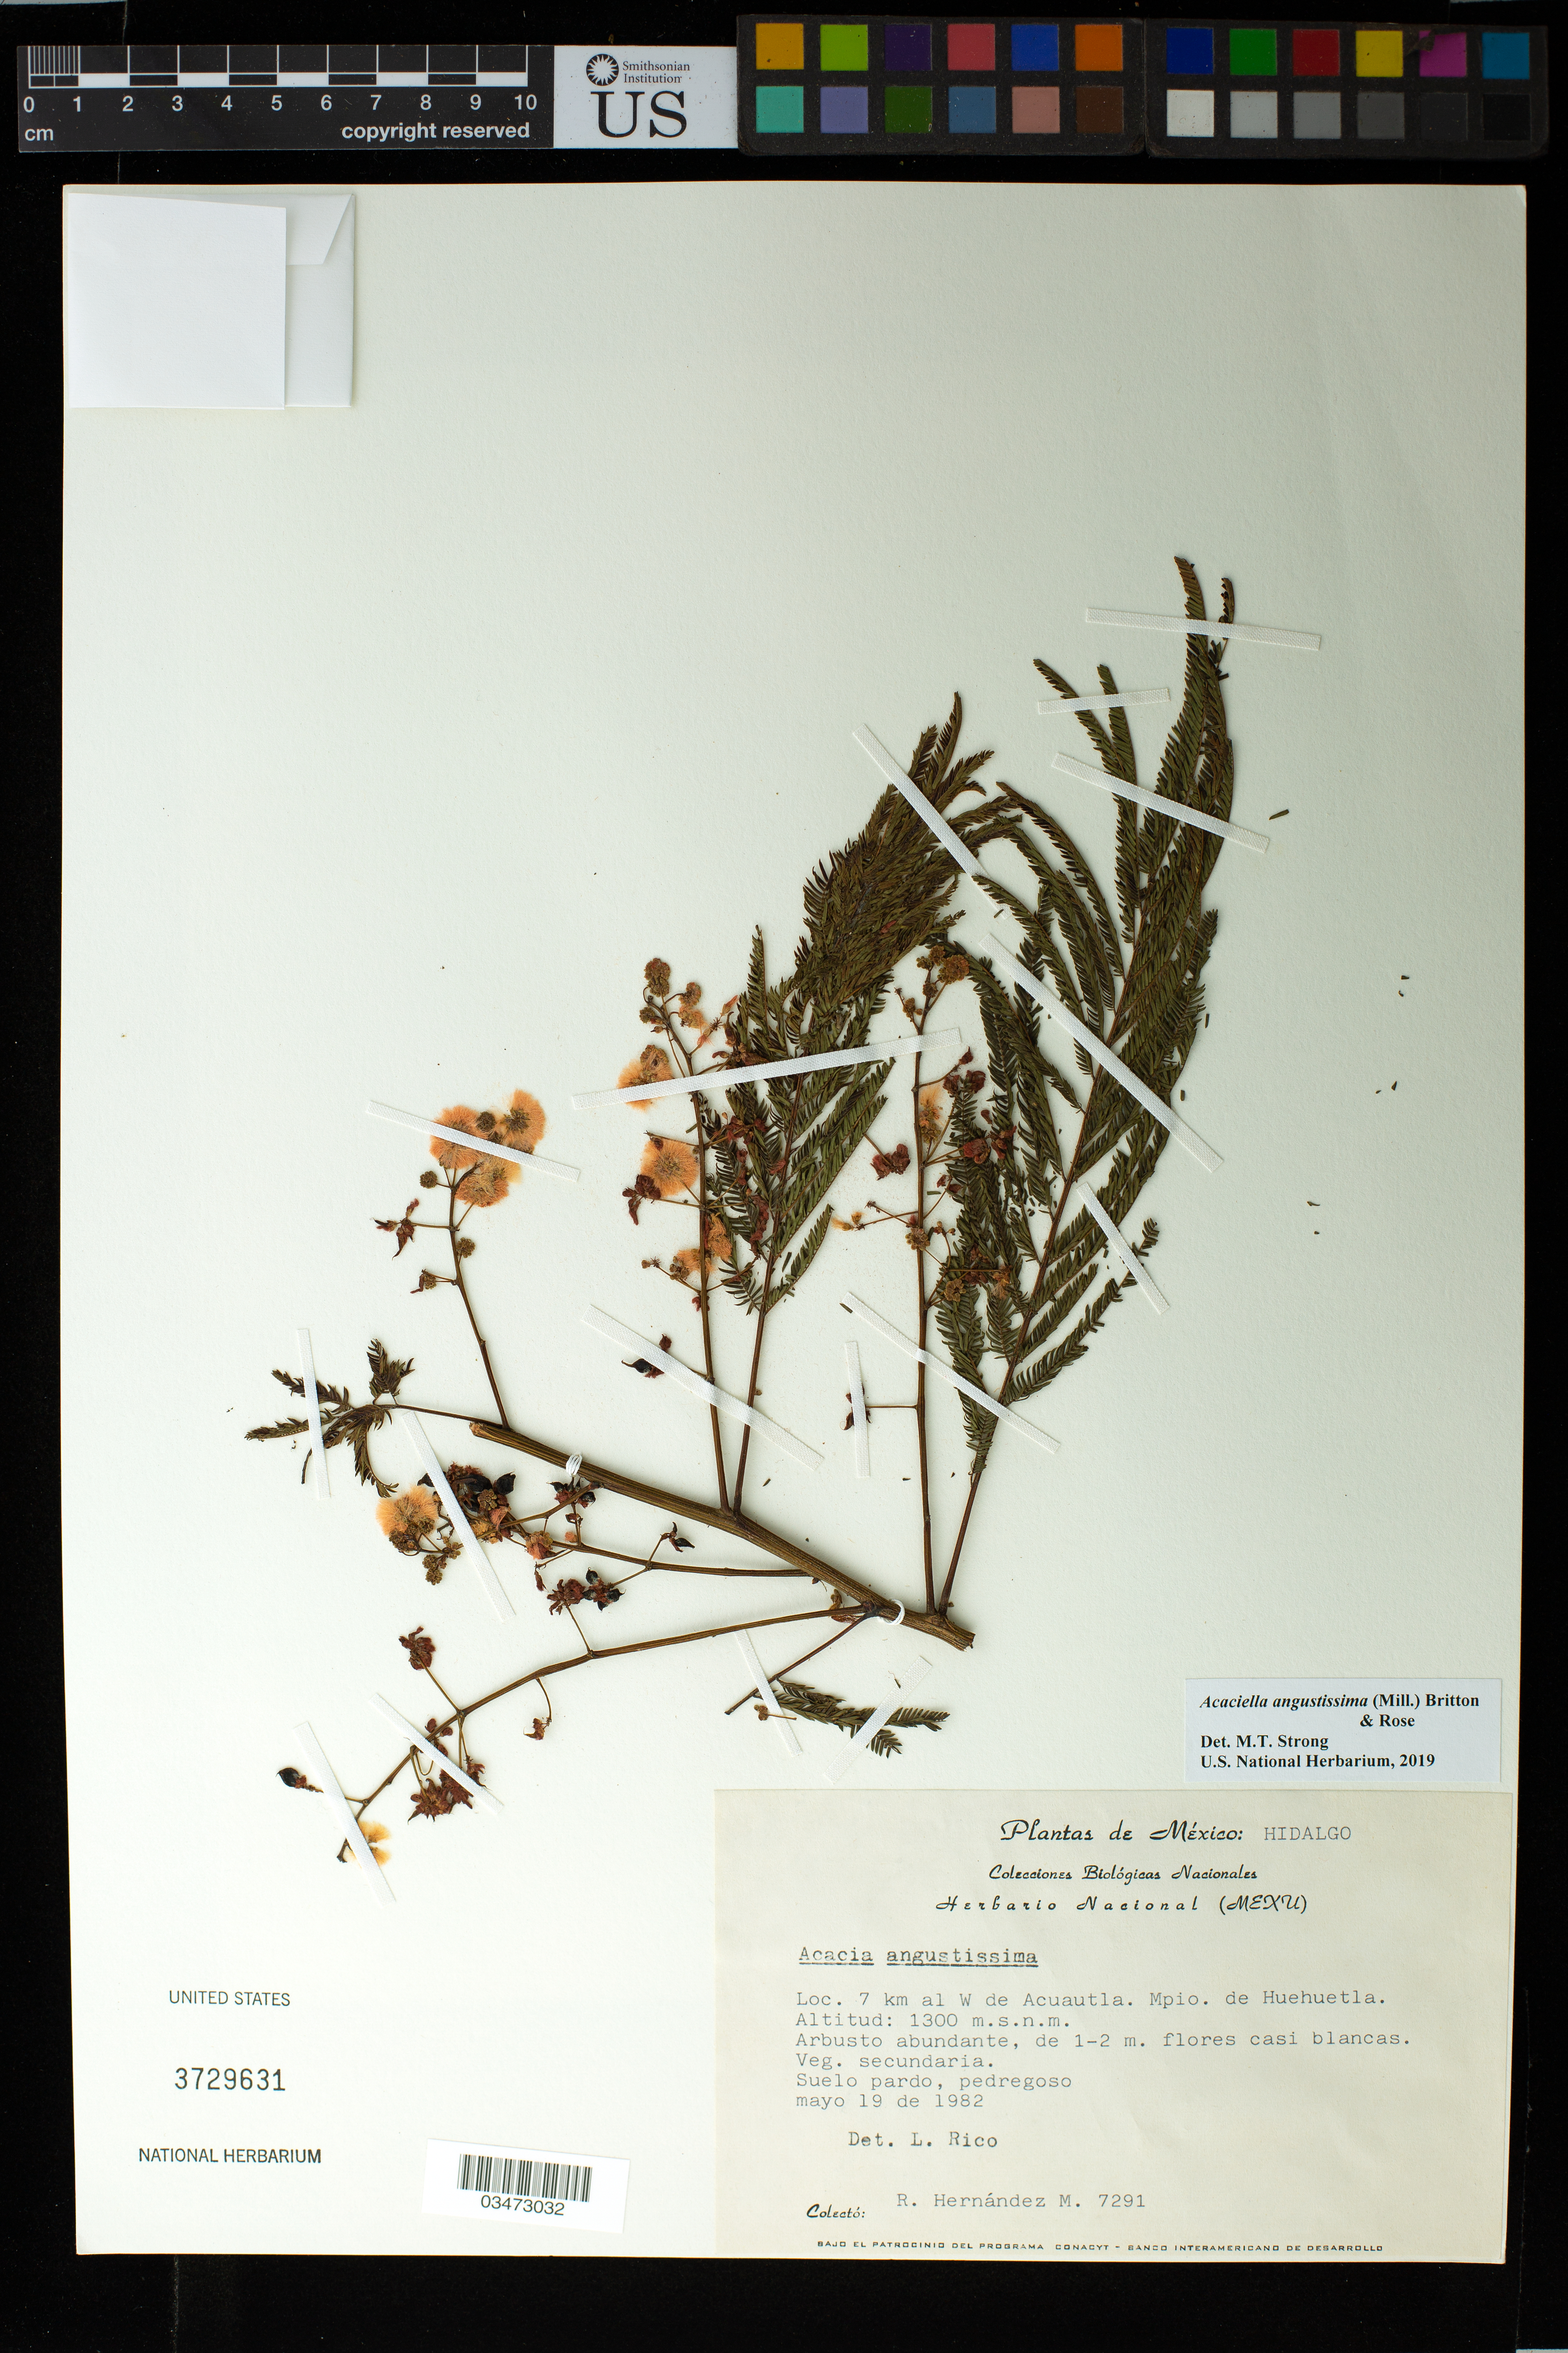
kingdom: Plantae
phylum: Tracheophyta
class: Magnoliopsida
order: Fabales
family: Fabaceae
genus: Acaciella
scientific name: Acaciella angustissima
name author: (Mill.) Britton & Rose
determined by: Strong, M. T., (US), Smithsonian Institution - National Museum of Natural History (UNITED STATES)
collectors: R. Hernández M.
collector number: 7291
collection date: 1982-05-19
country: Mexico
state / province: Hidalgo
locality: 7 km al W de Acuautla. Mpio. de Huehuetla.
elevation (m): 1300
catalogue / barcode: US 3729631